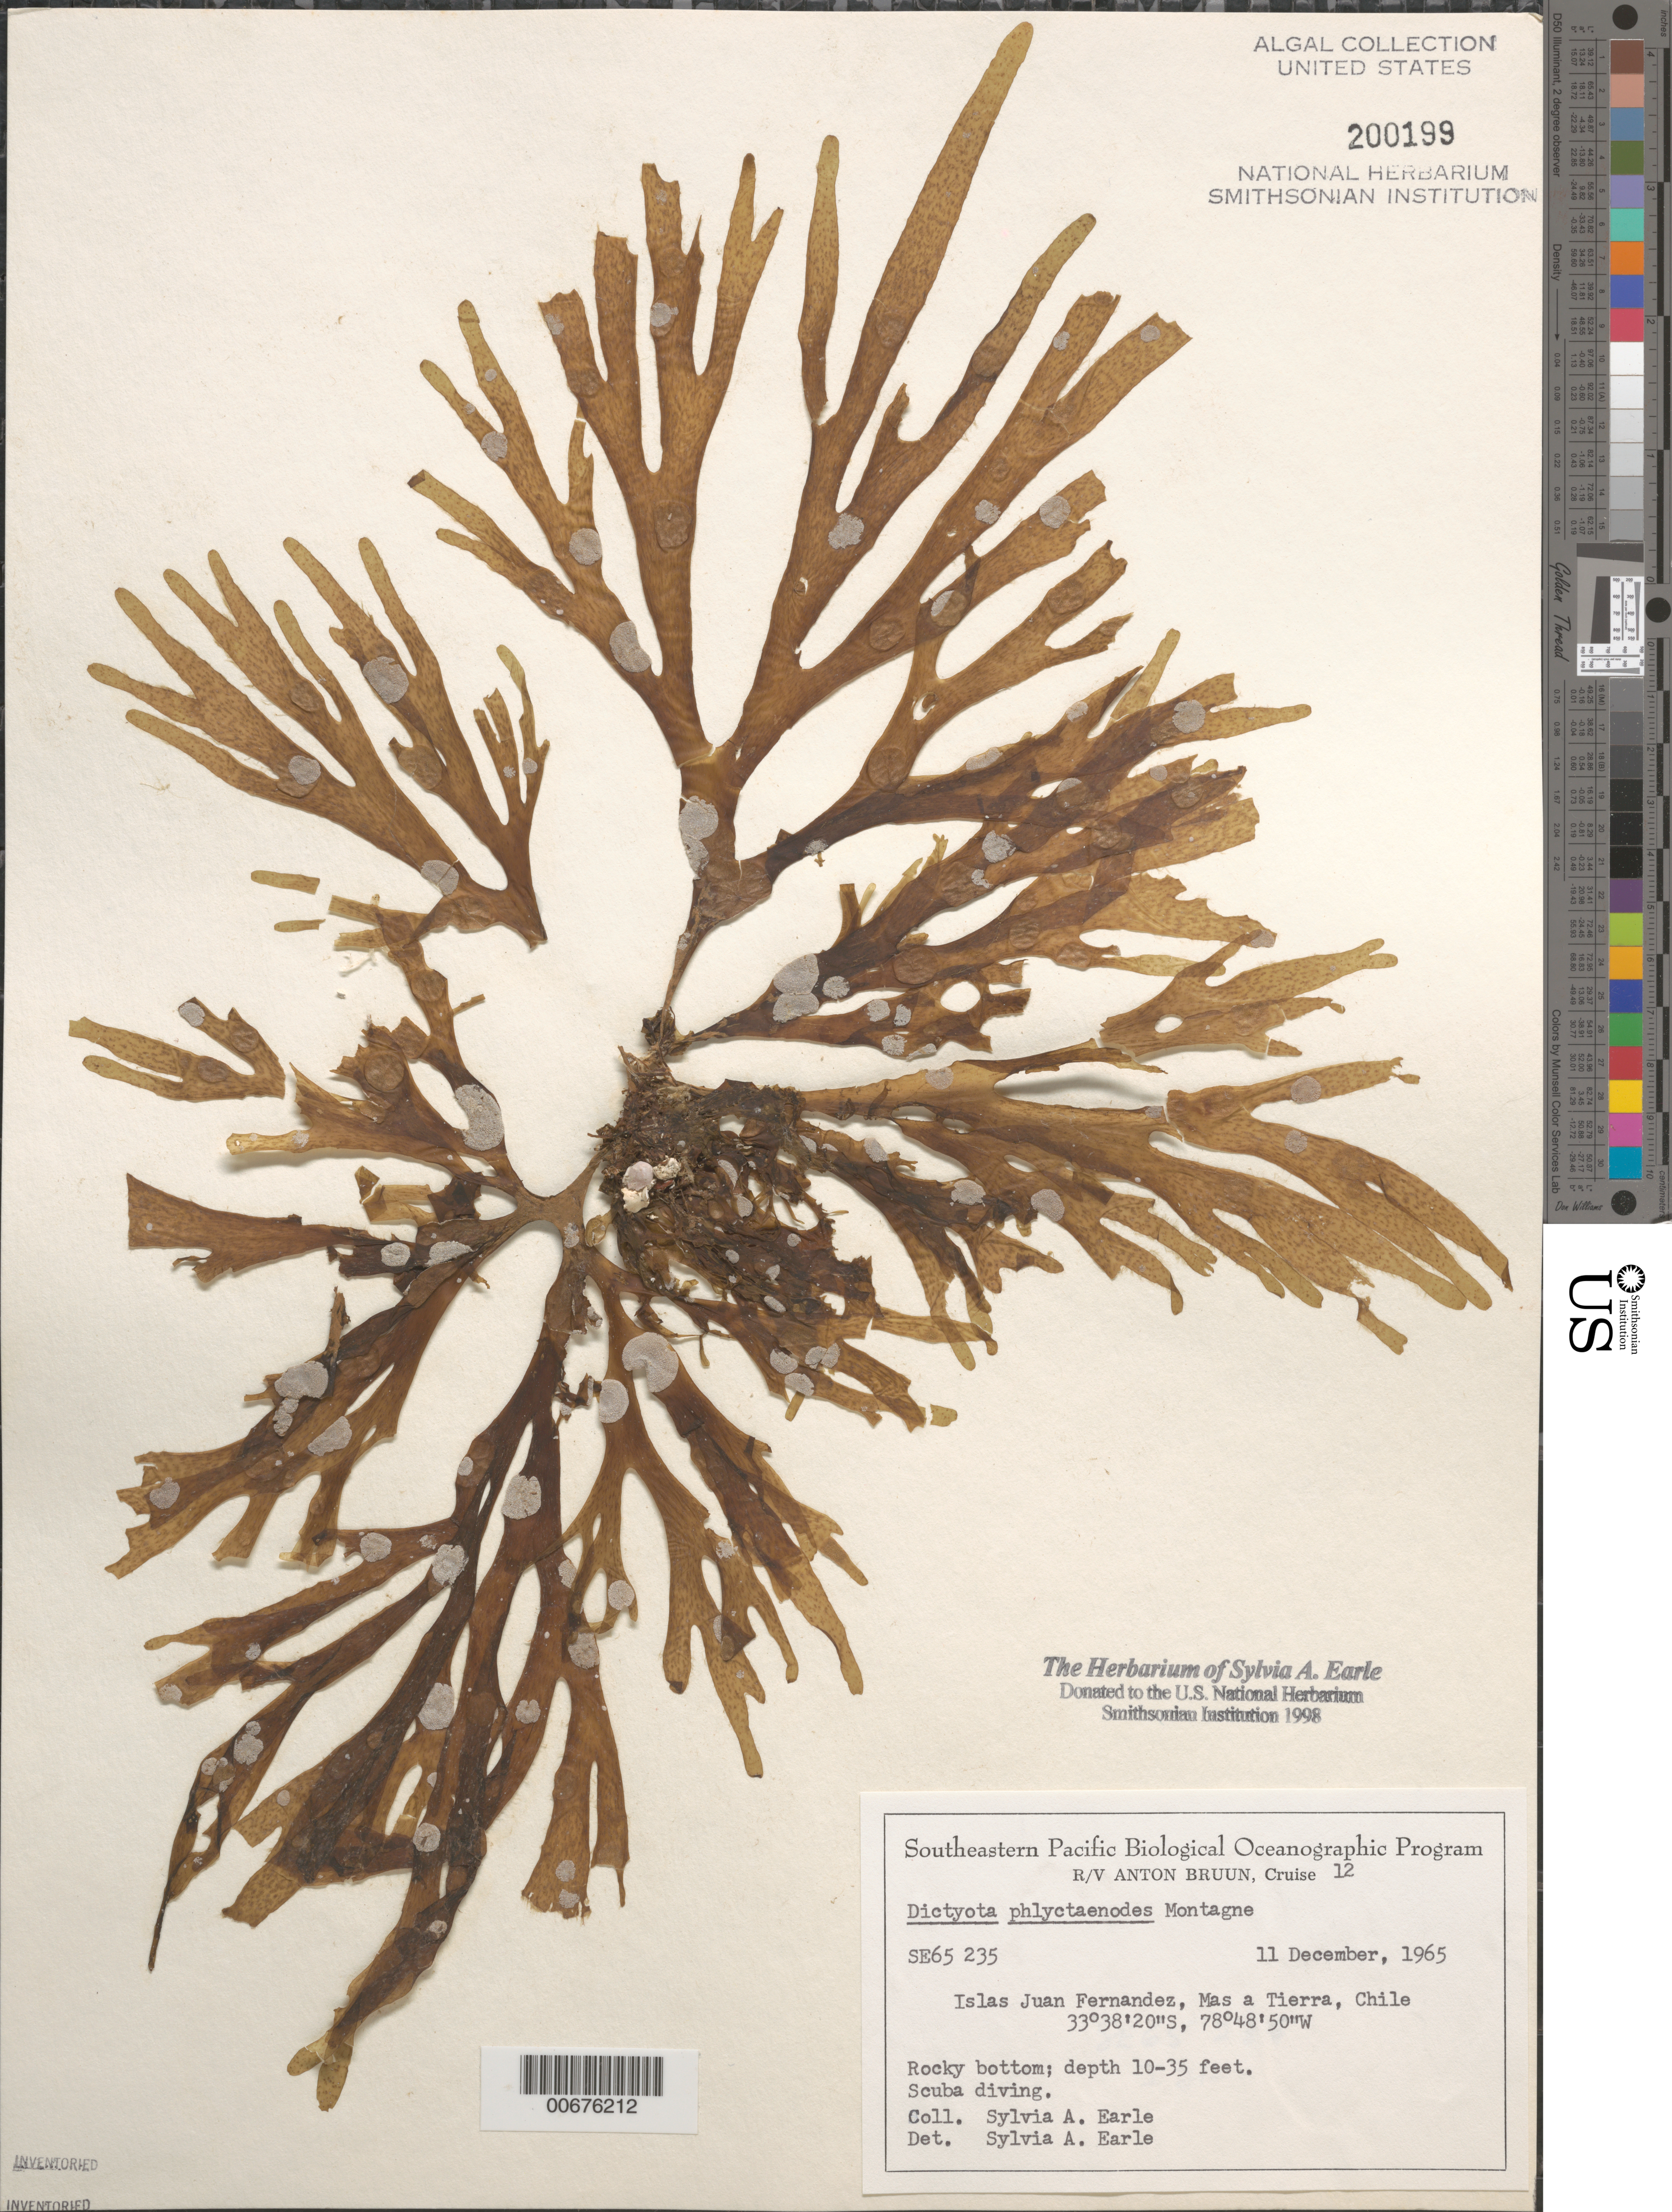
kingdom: Chromista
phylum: Ochrophyta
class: Phaeophyceae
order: Dictyotales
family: Dictyotaceae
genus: Dictyota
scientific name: Dictyota phlyctaenodes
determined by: Earle, S. A.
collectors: S. A. Earle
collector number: SE 65235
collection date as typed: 11 Dec 1965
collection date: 1965-12-11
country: Chile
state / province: Valparaíso (V)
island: Isla Más a Tierra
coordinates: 33 38' 20" S, 78 48' 50" W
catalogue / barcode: US 200199